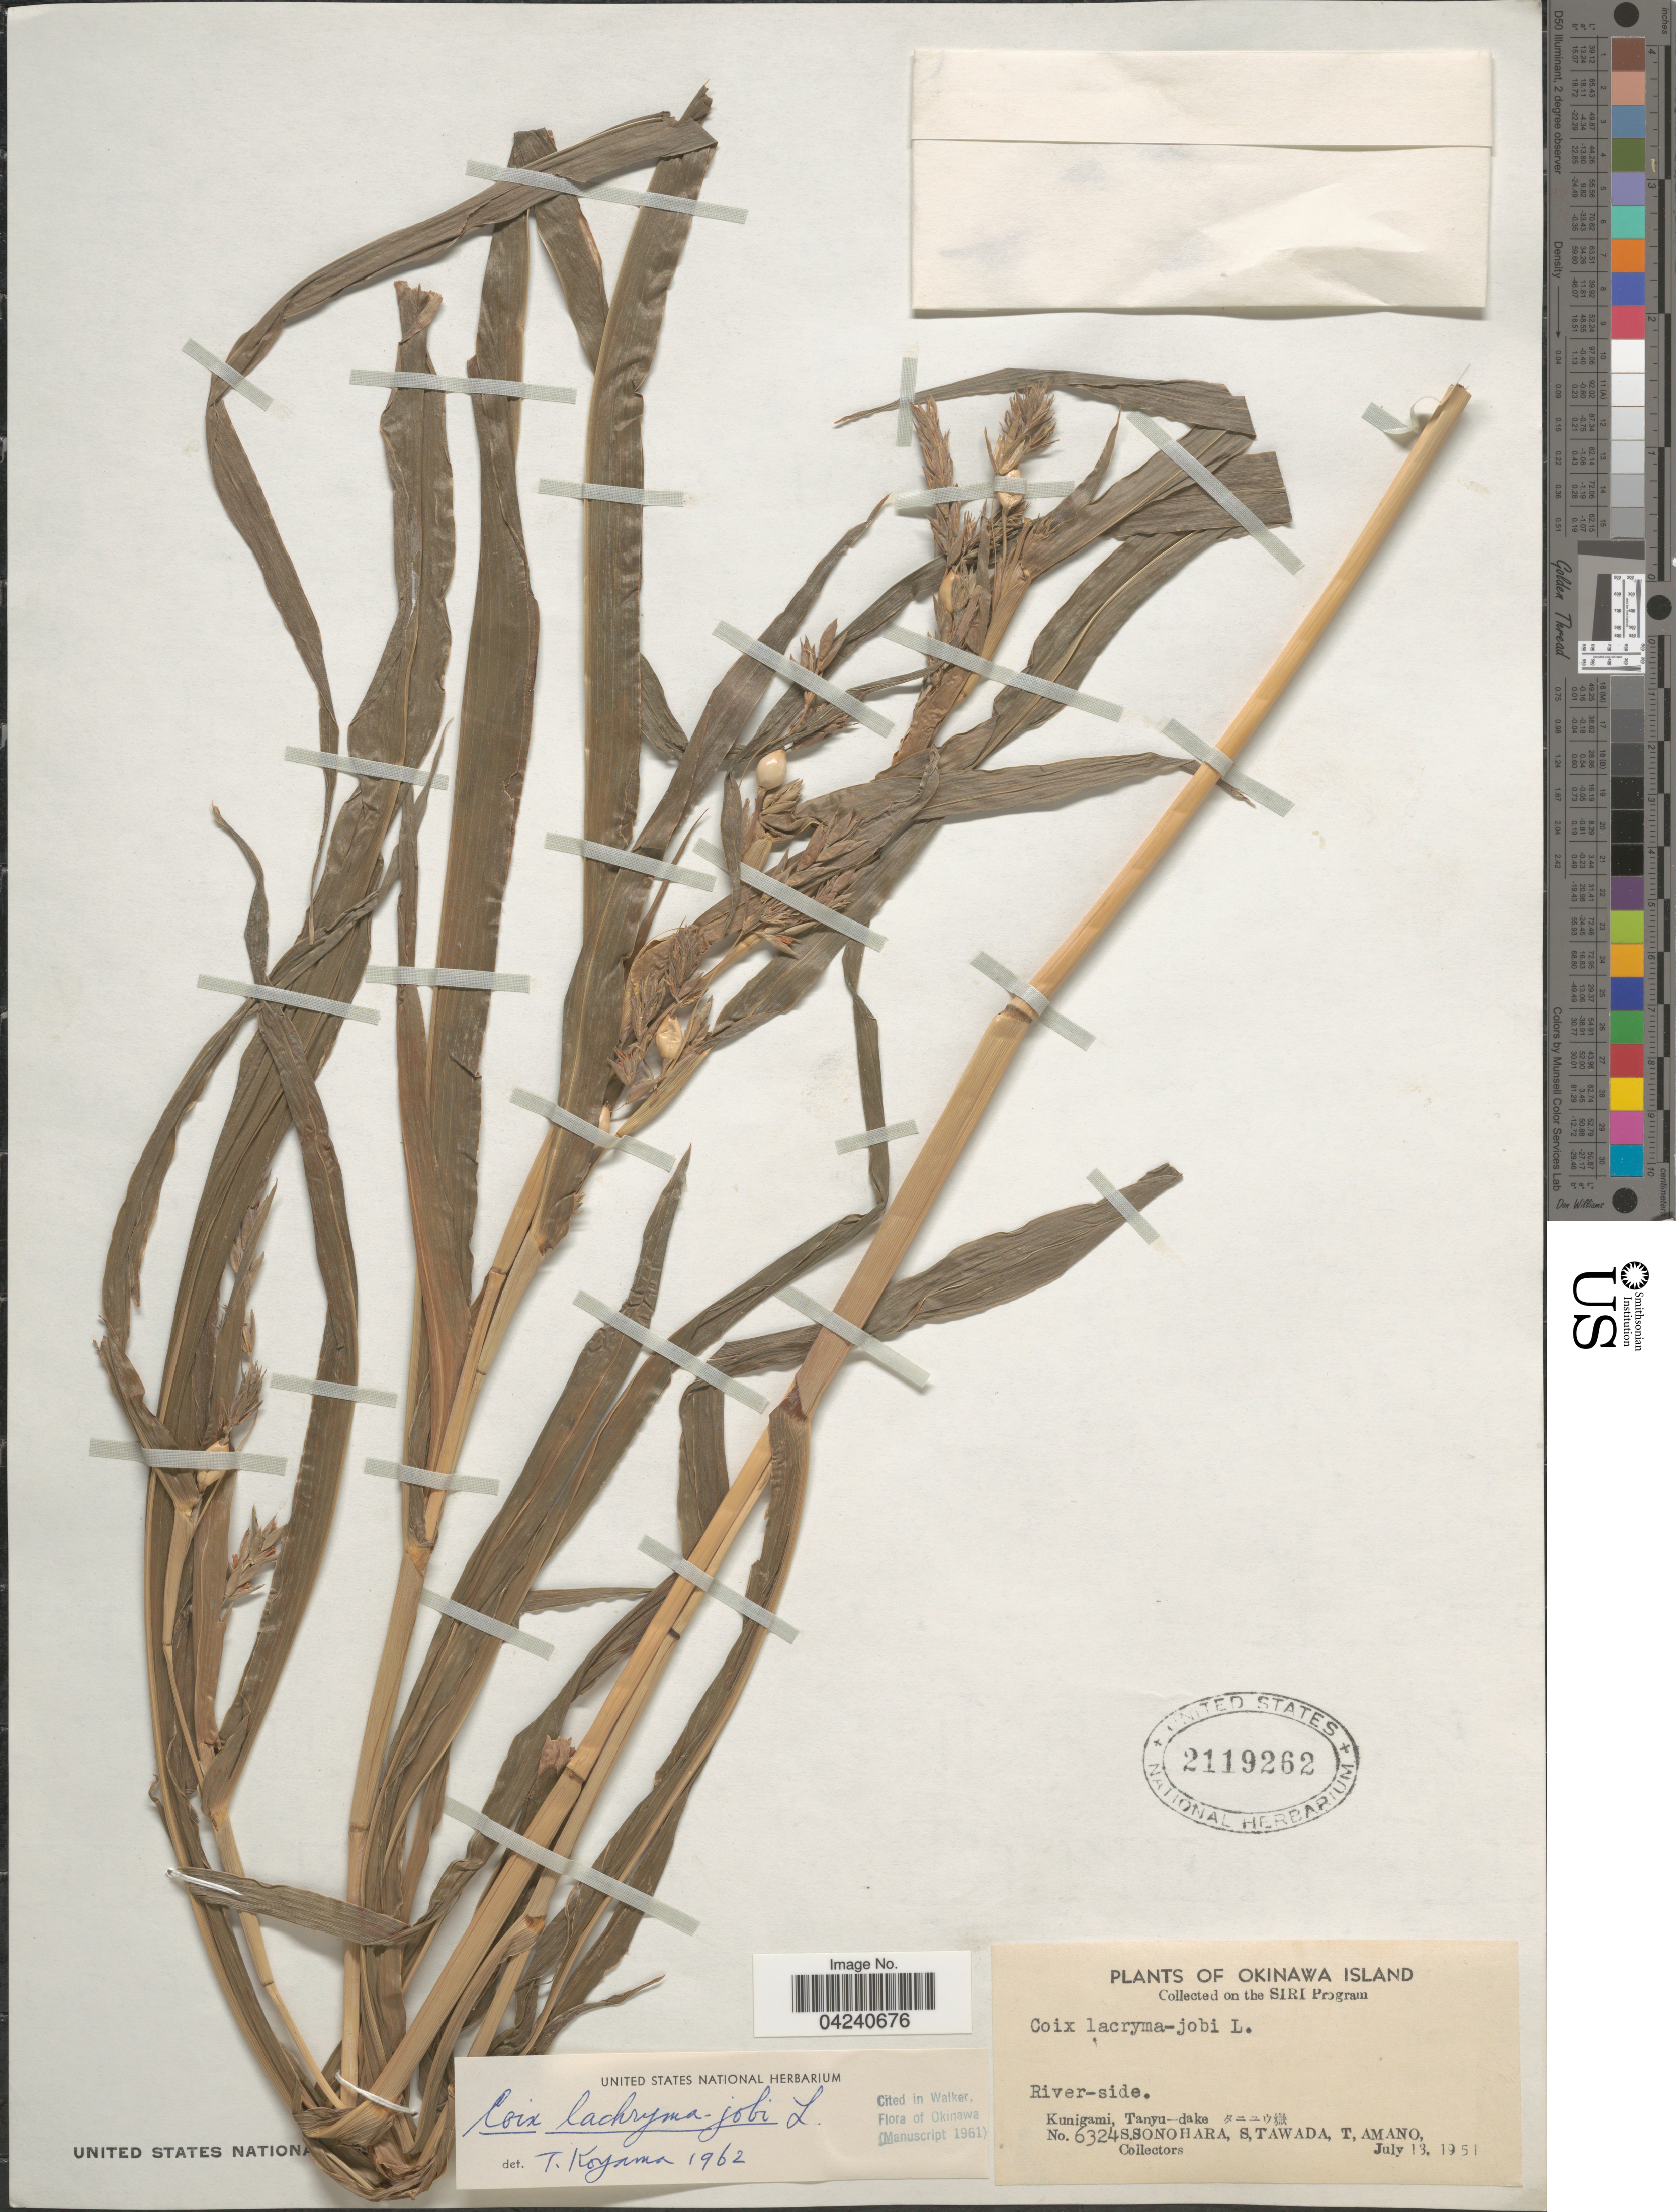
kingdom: Plantae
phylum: Tracheophyta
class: Liliopsida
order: Poales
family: Poaceae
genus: Coix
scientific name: Coix lacryma-jobi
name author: L.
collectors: S. Sonohara, S. Tawada & T. Amano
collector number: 6324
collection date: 1951-07-13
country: Japan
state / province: Okinawa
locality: Okinawa Island. River-side. Kunigami, Tanyu-dake X.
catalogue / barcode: US 2119262